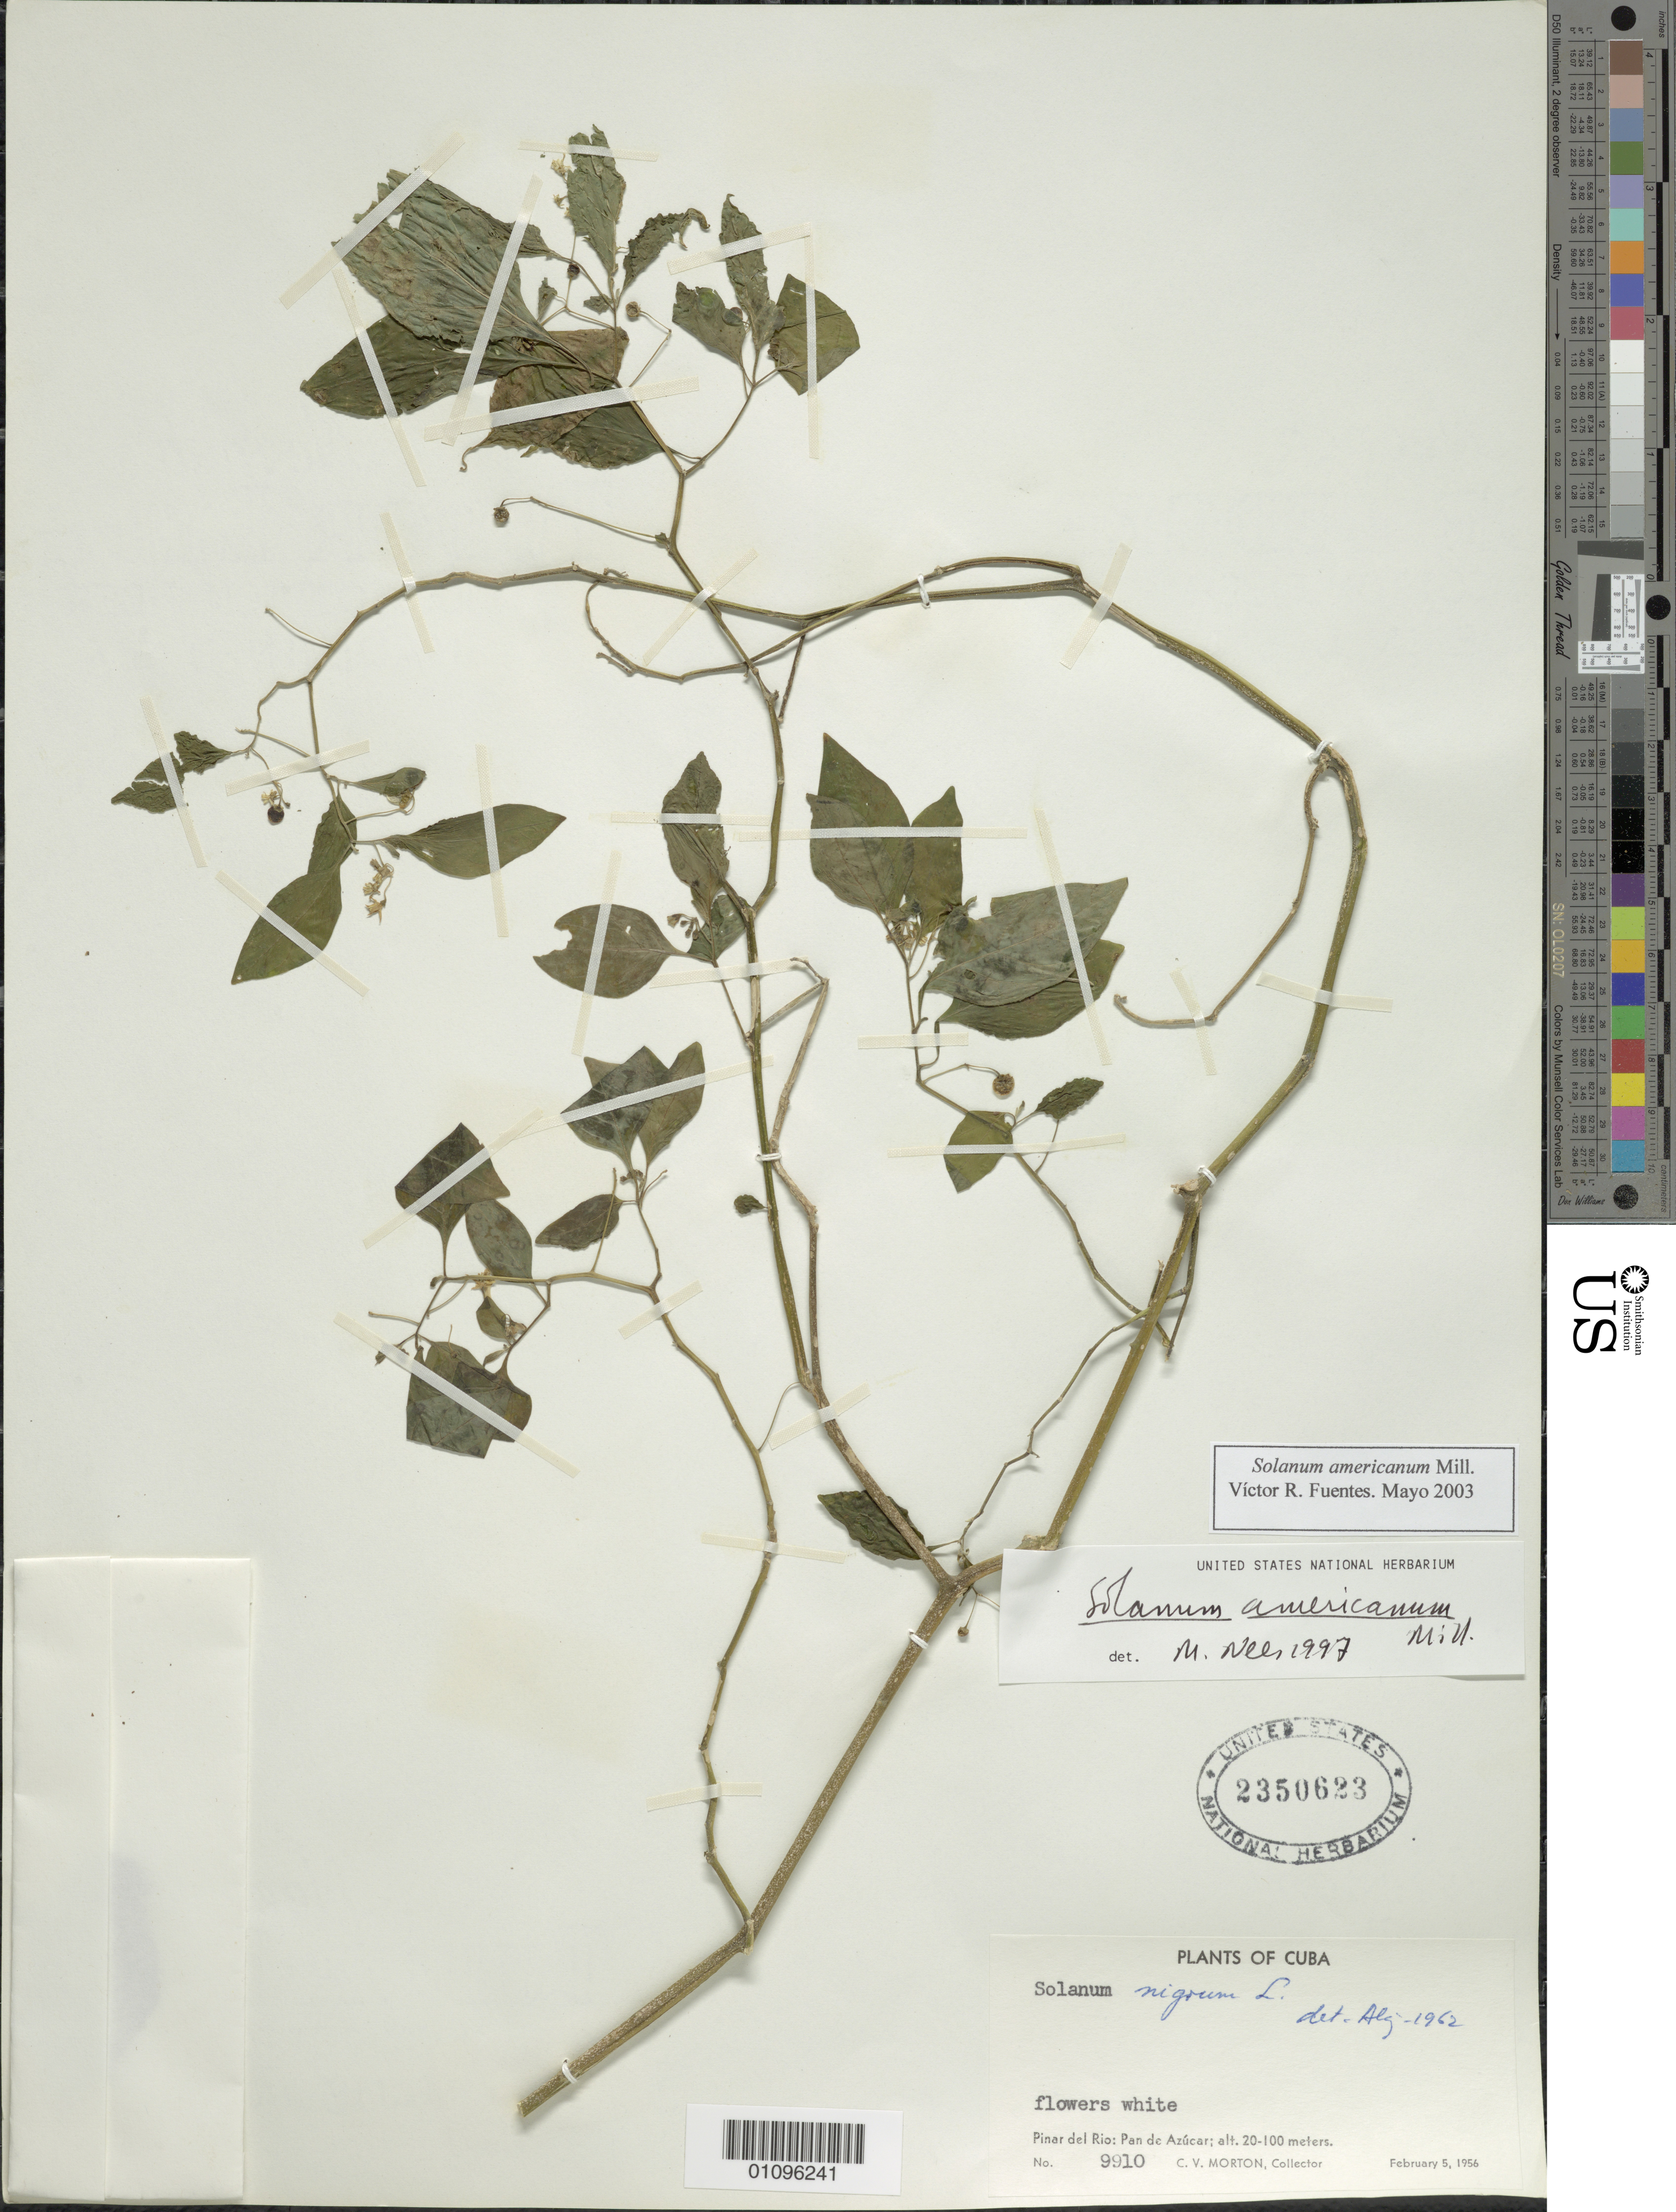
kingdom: Plantae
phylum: Tracheophyta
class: Magnoliopsida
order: Solanales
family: Solanaceae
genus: Solanum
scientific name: Solanum americanum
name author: Mill.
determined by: Fuentes, V. R.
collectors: C. V. Morton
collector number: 9910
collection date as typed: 05 Feb 1956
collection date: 1956-02-05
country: Cuba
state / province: Pinar del Río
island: Cuba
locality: Pan de Azúcar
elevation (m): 20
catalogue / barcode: US 2350623